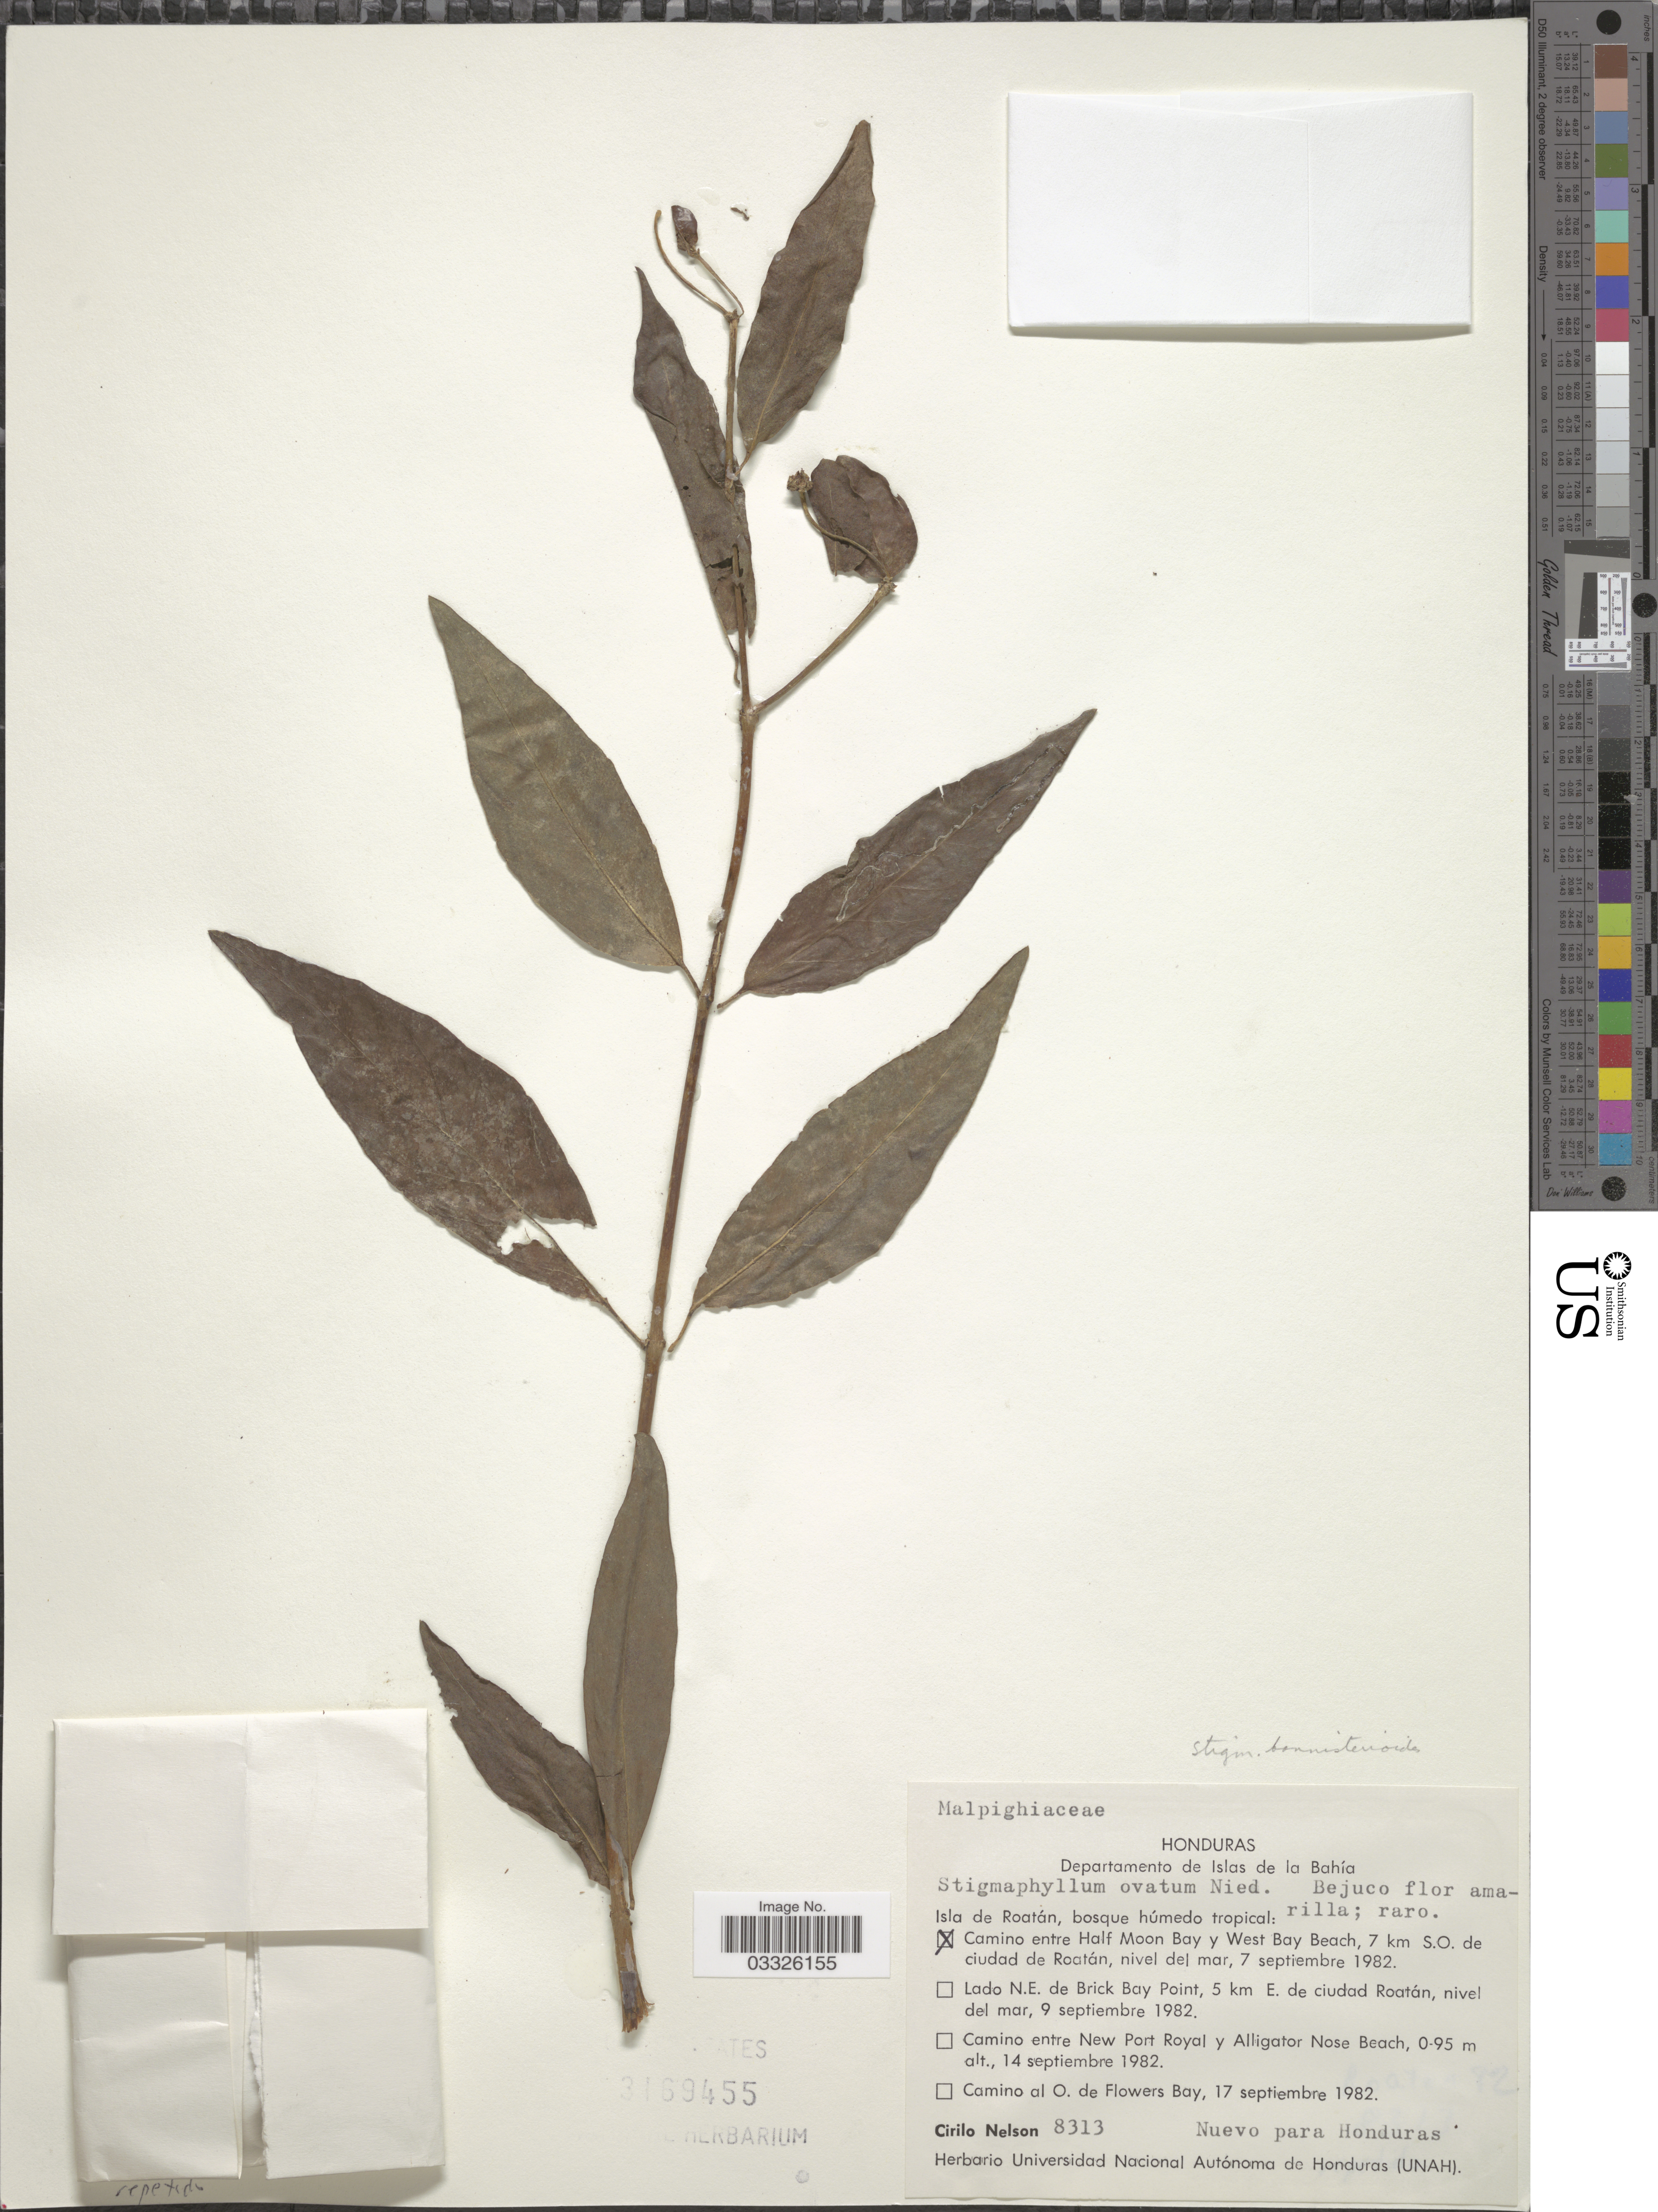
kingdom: Plantae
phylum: Tracheophyta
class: Magnoliopsida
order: Malpighiales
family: Malpighiaceae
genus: Stigmaphyllon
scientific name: Stigmaphyllon bannisterioides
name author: (L.) C.E. Anderson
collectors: C. Nelson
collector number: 8313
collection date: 1982-09-07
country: Honduras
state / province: Islas de la Bahía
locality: Departamento de Islas de la Bahía. Isla de Roatán. Camino entre Half Moon Bay y West Bay Beach, 7 km S.O. de ciudad de Roatán. Nuevo para Honduras. [unsure placement]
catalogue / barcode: US 3469455